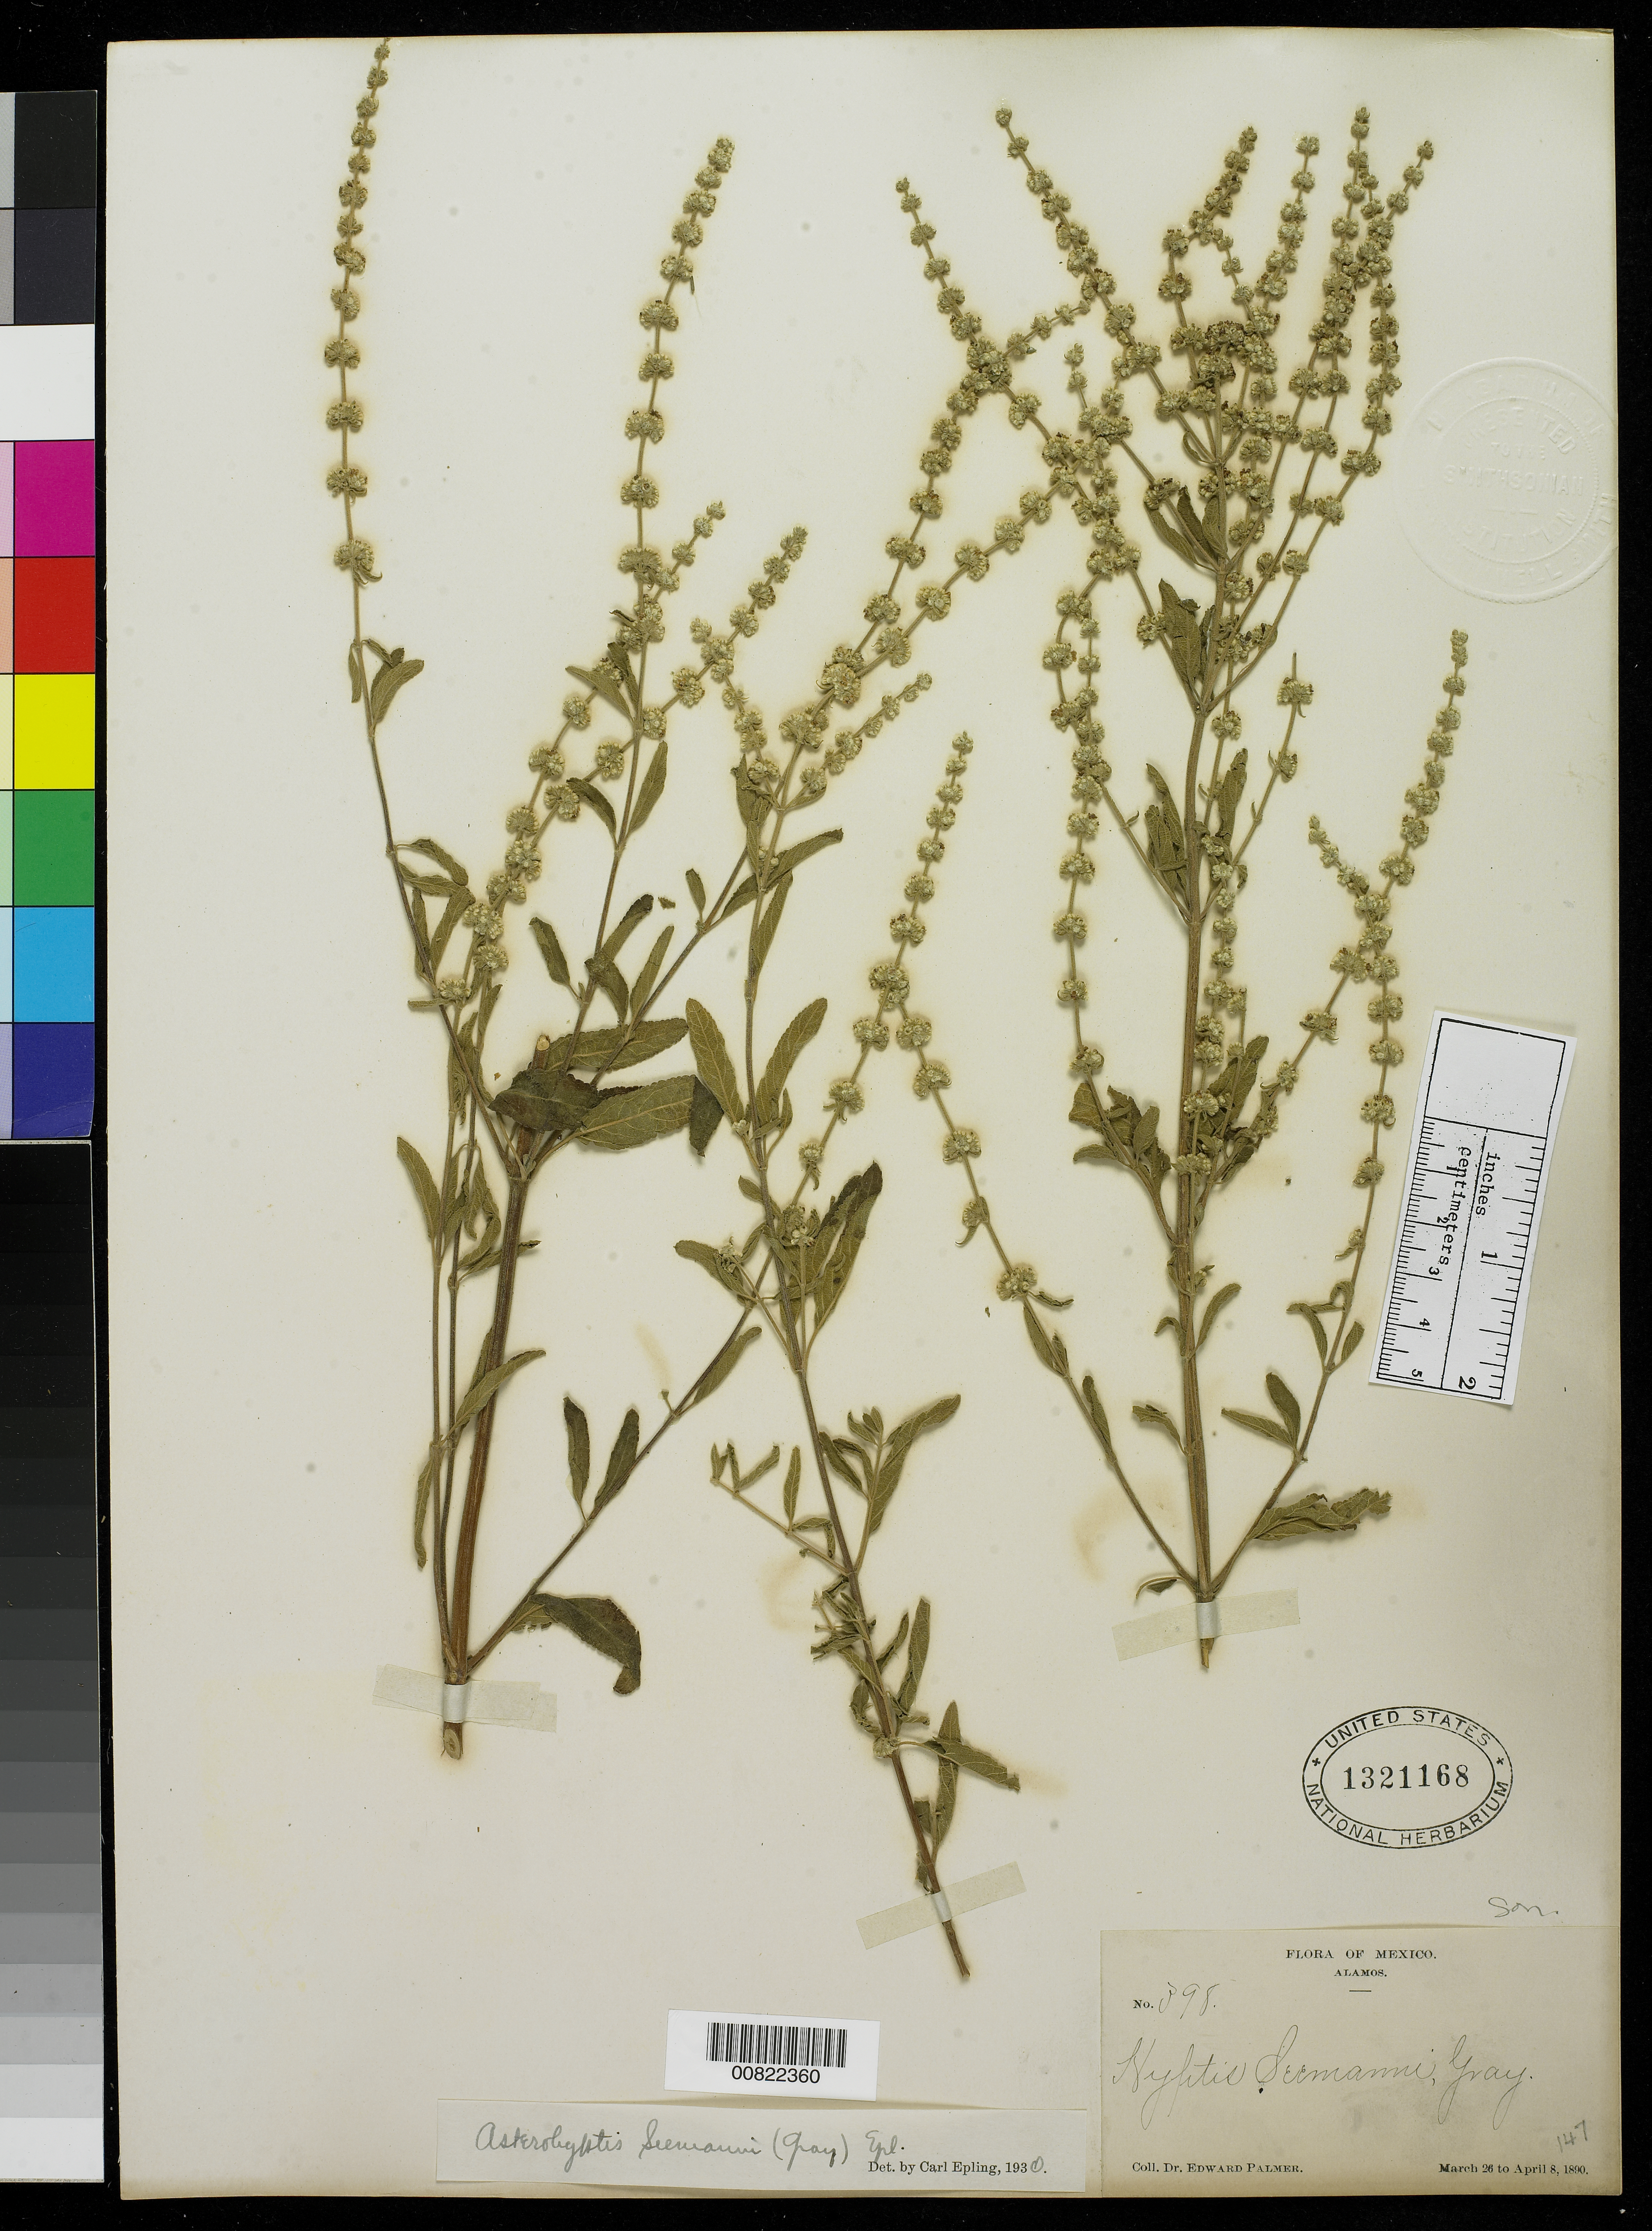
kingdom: Plantae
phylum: Tracheophyta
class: Magnoliopsida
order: Lamiales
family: Lamiaceae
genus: Asterohyptis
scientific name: Asterohyptis seemannii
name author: (A. Gray) Epling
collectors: E. Palmer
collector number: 398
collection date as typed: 26 Mar 1890 to 08 Apr 1890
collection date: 1890-03-26/1890-04-08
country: Mexico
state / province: Sonora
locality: Alamos, Sonora.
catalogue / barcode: US 1321168